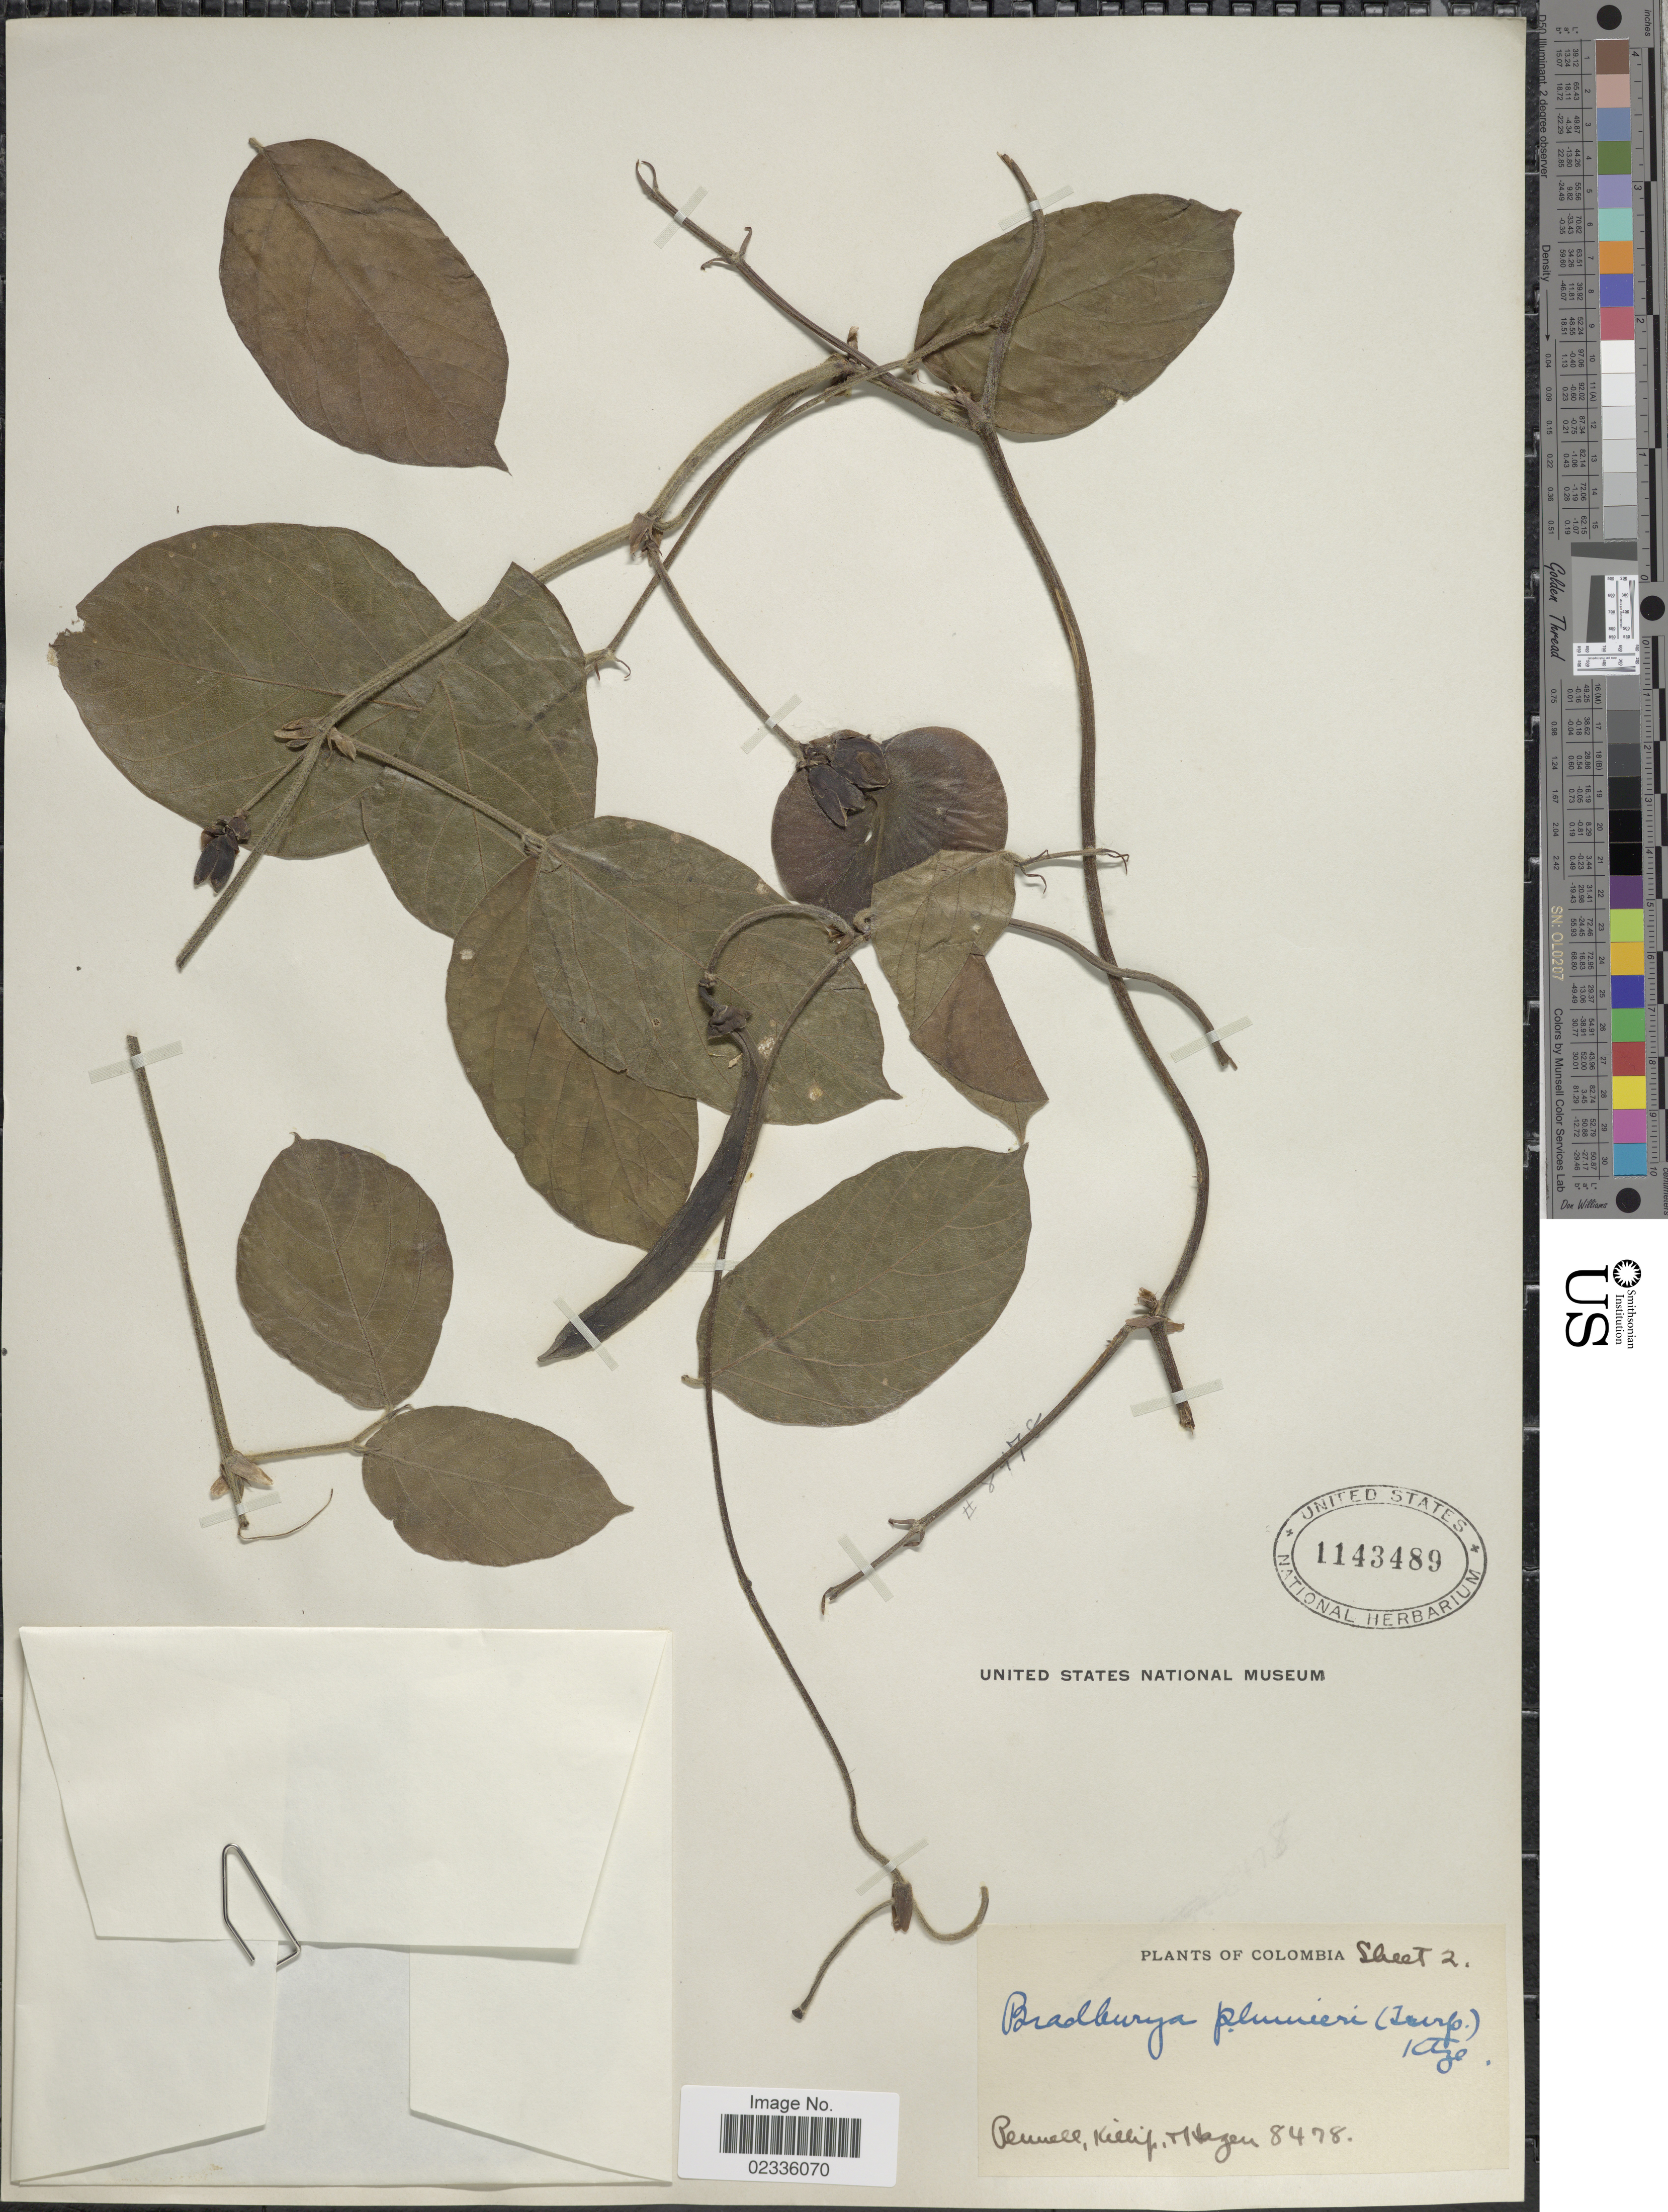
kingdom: Plantae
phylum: Tracheophyta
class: Magnoliopsida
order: Fabales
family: Fabaceae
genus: Centrosema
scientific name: Centrosema plumieri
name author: (Turpin ex Pers.) Benth.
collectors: -. Pennell, Killip & Hazen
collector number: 8478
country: Colombia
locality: Colombia.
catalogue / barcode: US 1143489